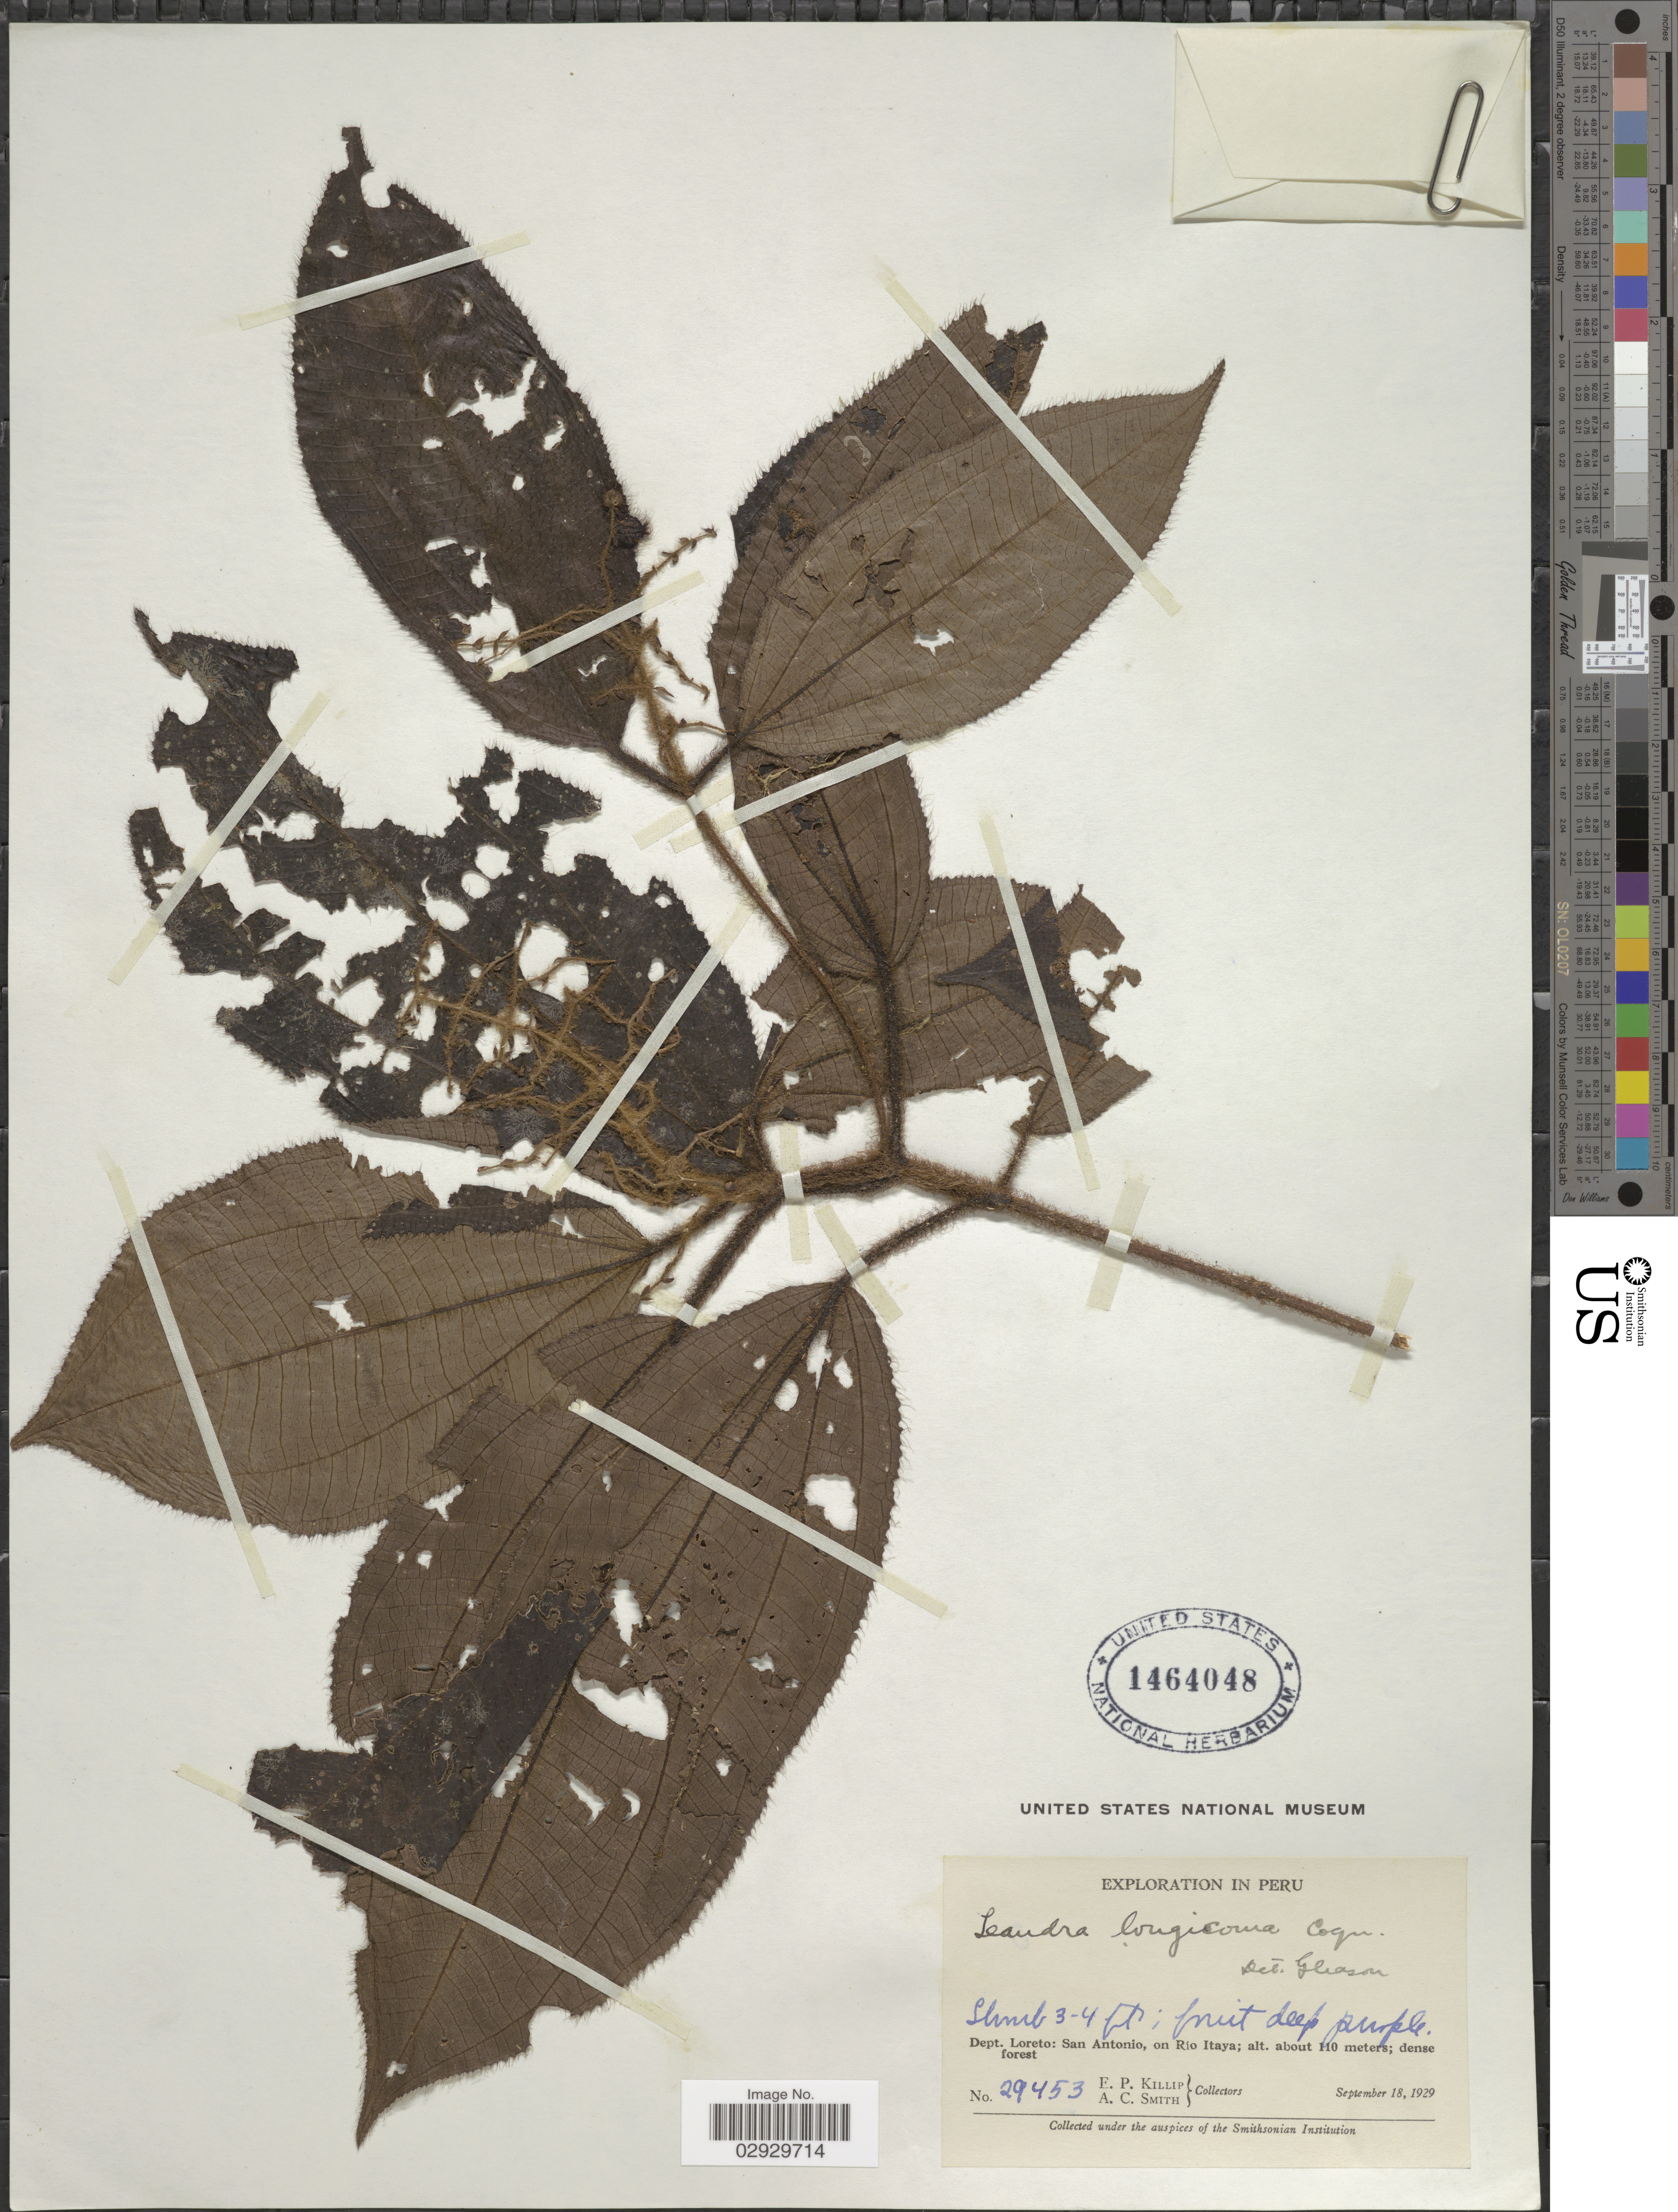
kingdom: Plantae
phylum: Tracheophyta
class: Magnoliopsida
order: Myrtales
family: Melastomataceae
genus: Leandra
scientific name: Leandra longicoma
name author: Cogn.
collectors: E. P. Killip & A. C. Smith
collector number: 29453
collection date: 1929-09-18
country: Peru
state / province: Loreto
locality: Dept. Loreto: San Antonio, on Rio Itaya.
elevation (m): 110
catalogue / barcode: US 1464048